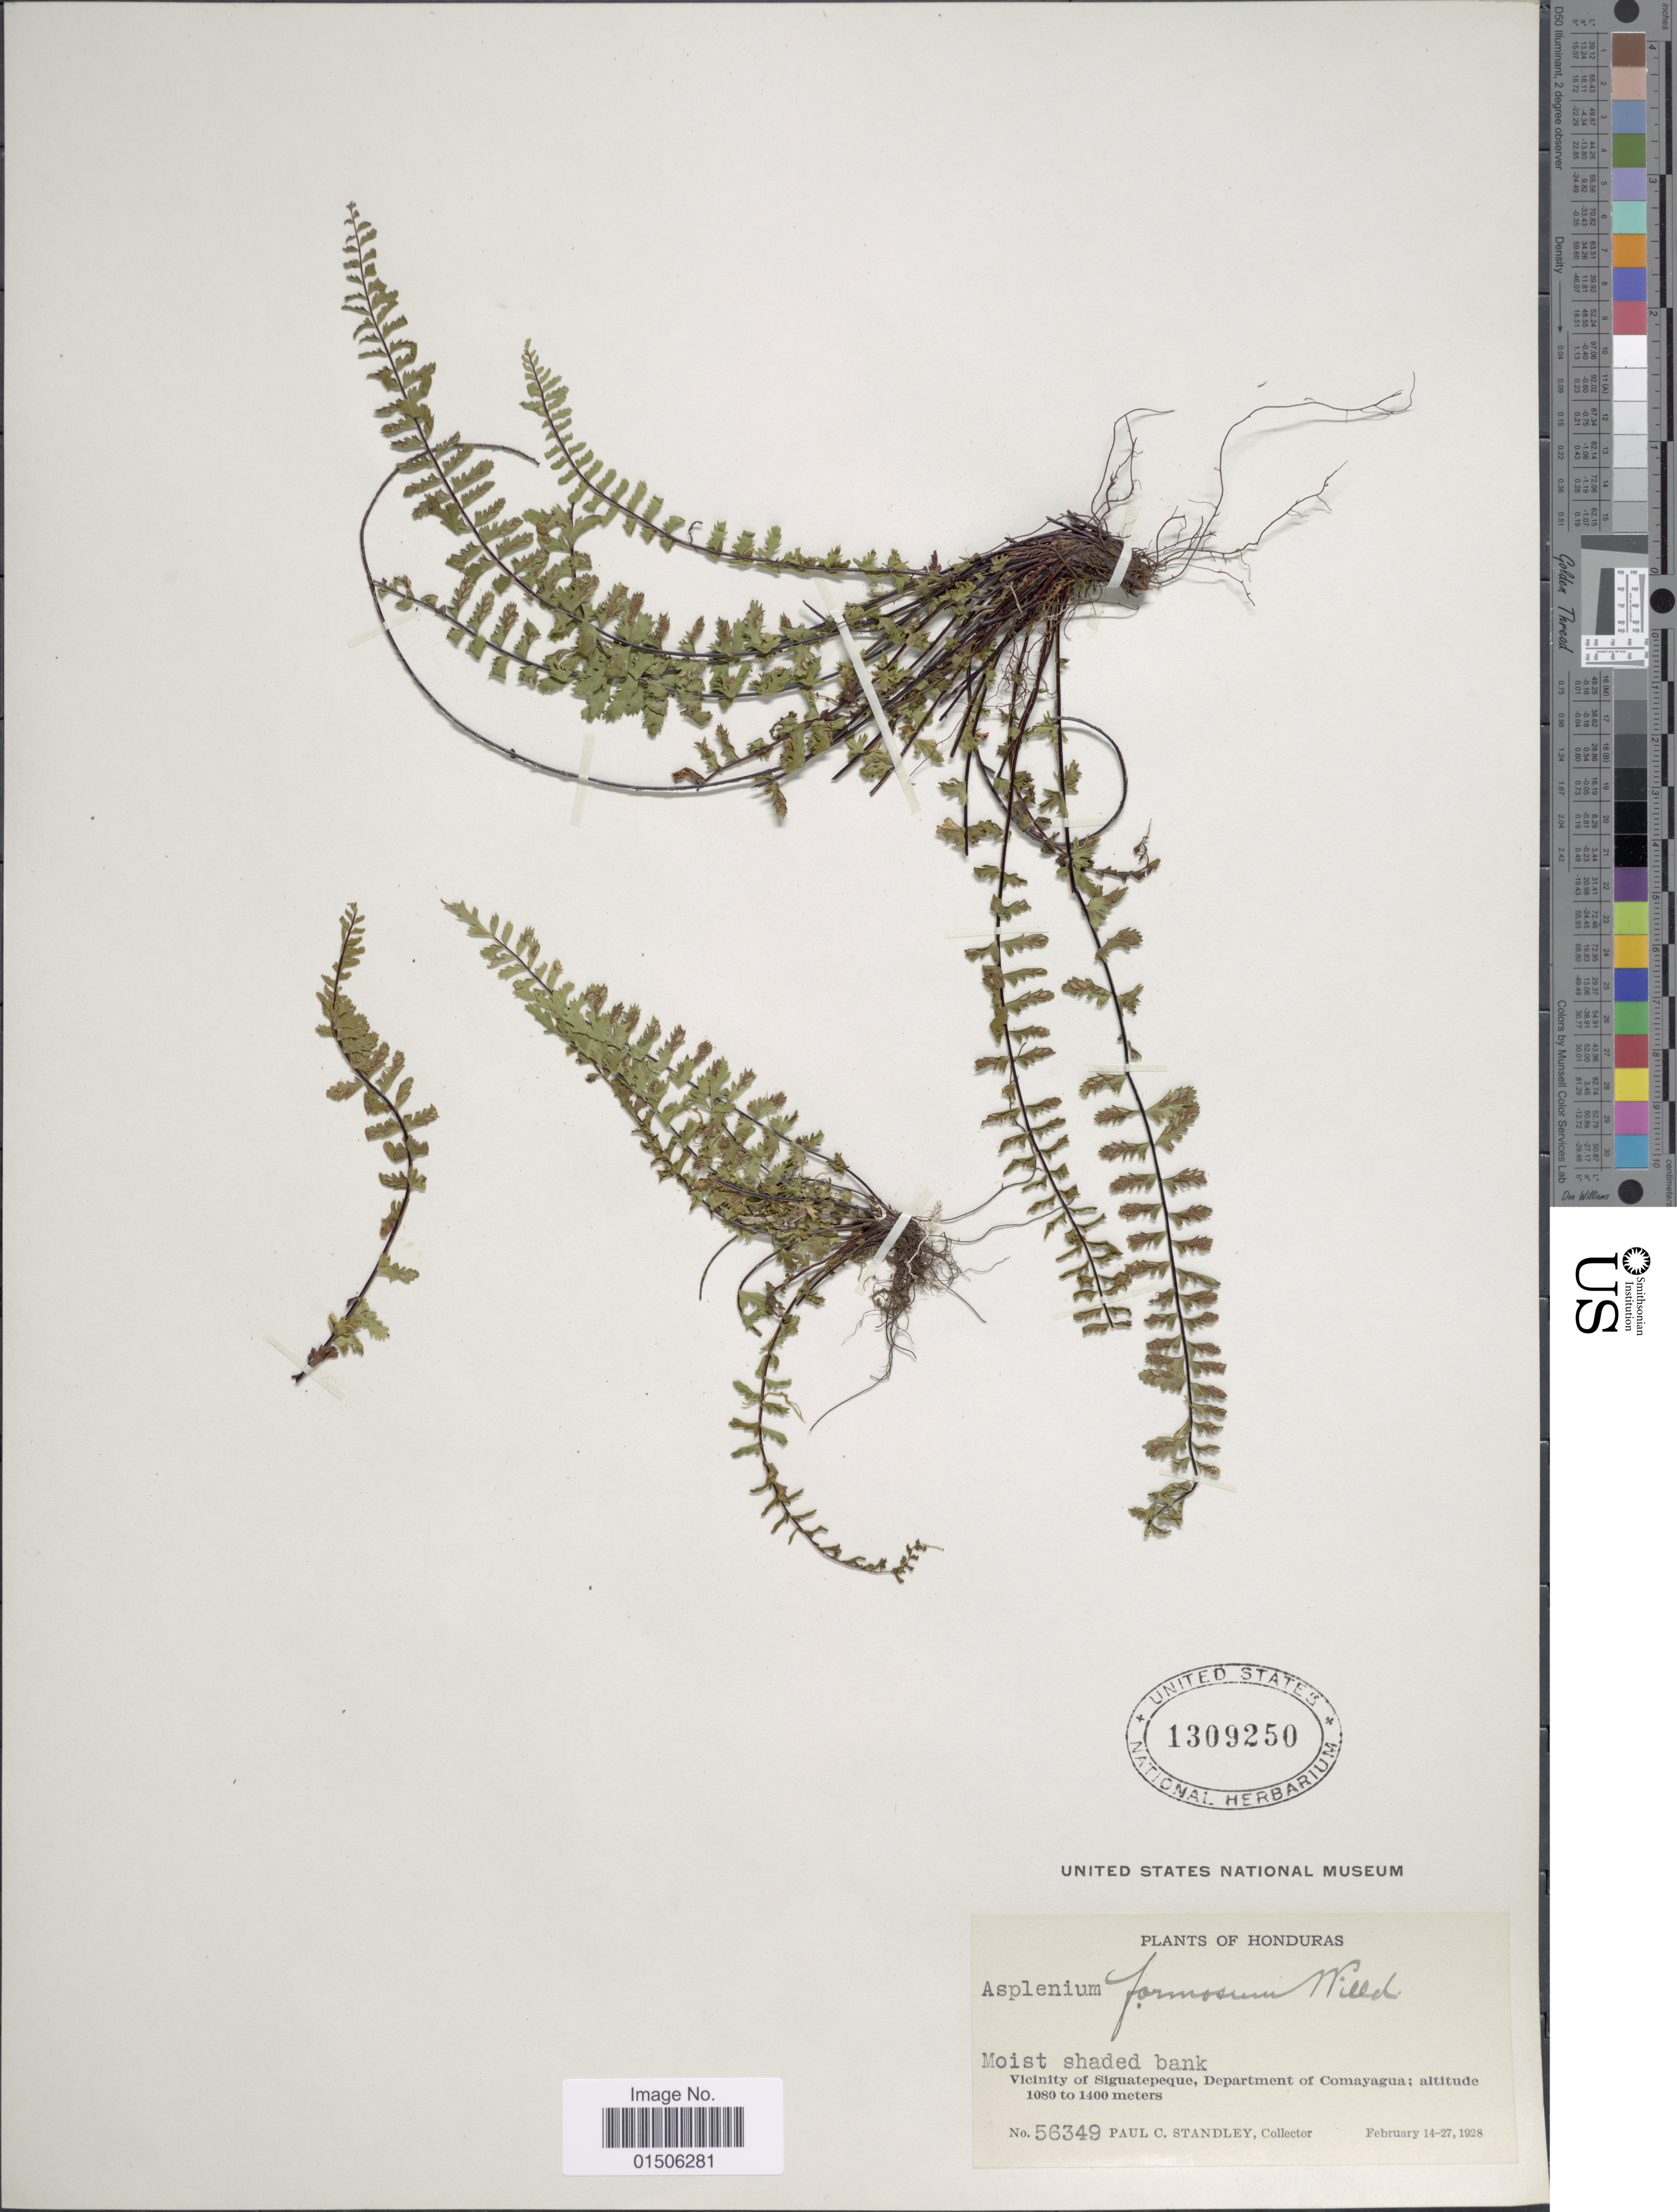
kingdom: Plantae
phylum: Tracheophyta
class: Polypodiopsida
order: Polypodiales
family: Aspleniaceae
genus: Asplenium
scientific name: Asplenium formosum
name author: Willd.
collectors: P. C. Standley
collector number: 56349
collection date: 1928-02-14/1928-02-27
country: Honduras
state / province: Comayagua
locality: Moist shaded bank, Vicinity of Siguatepeque, Department of Comayagua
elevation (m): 1080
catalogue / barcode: US 1309250